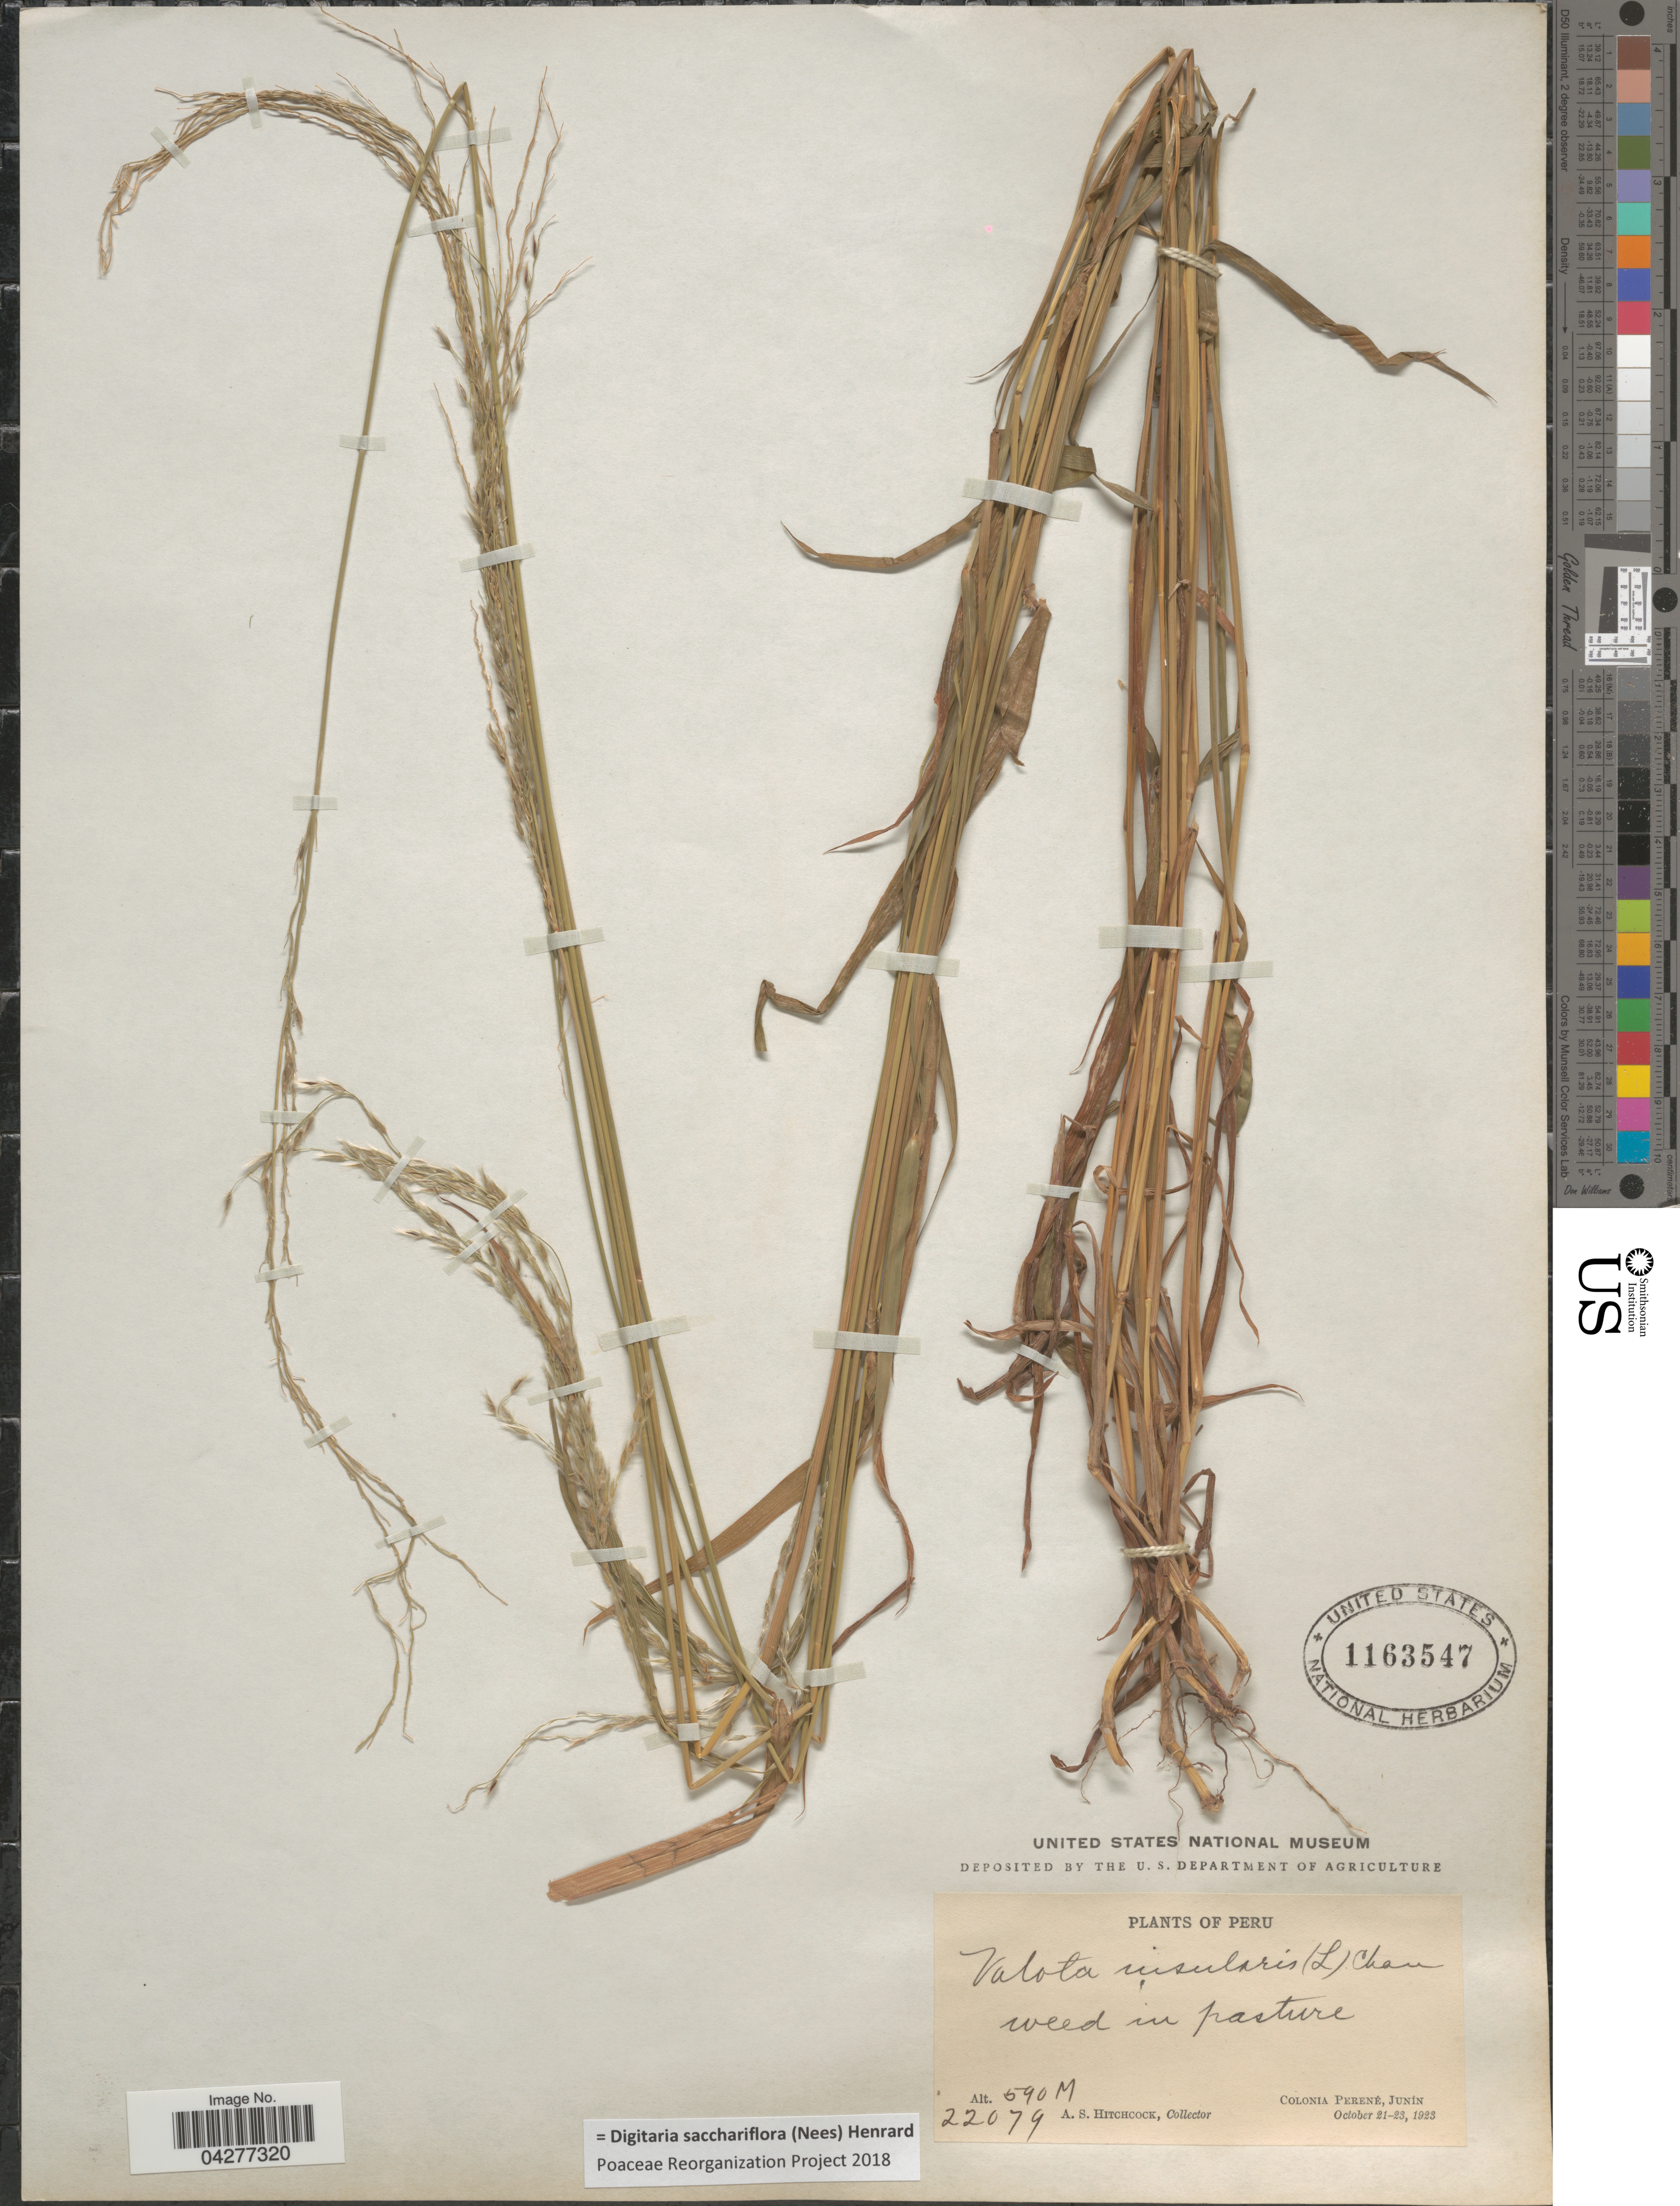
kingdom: Plantae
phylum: Tracheophyta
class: Liliopsida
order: Poales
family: Poaceae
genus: Digitaria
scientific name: Digitaria sacchariflora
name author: (Nees) Henr.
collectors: A. S. Hitchcock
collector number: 22079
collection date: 1923-10-21/1923-10-23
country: Peru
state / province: Junín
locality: Weed in pasture. Colonia Perené.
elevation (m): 590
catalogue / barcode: US 1163547